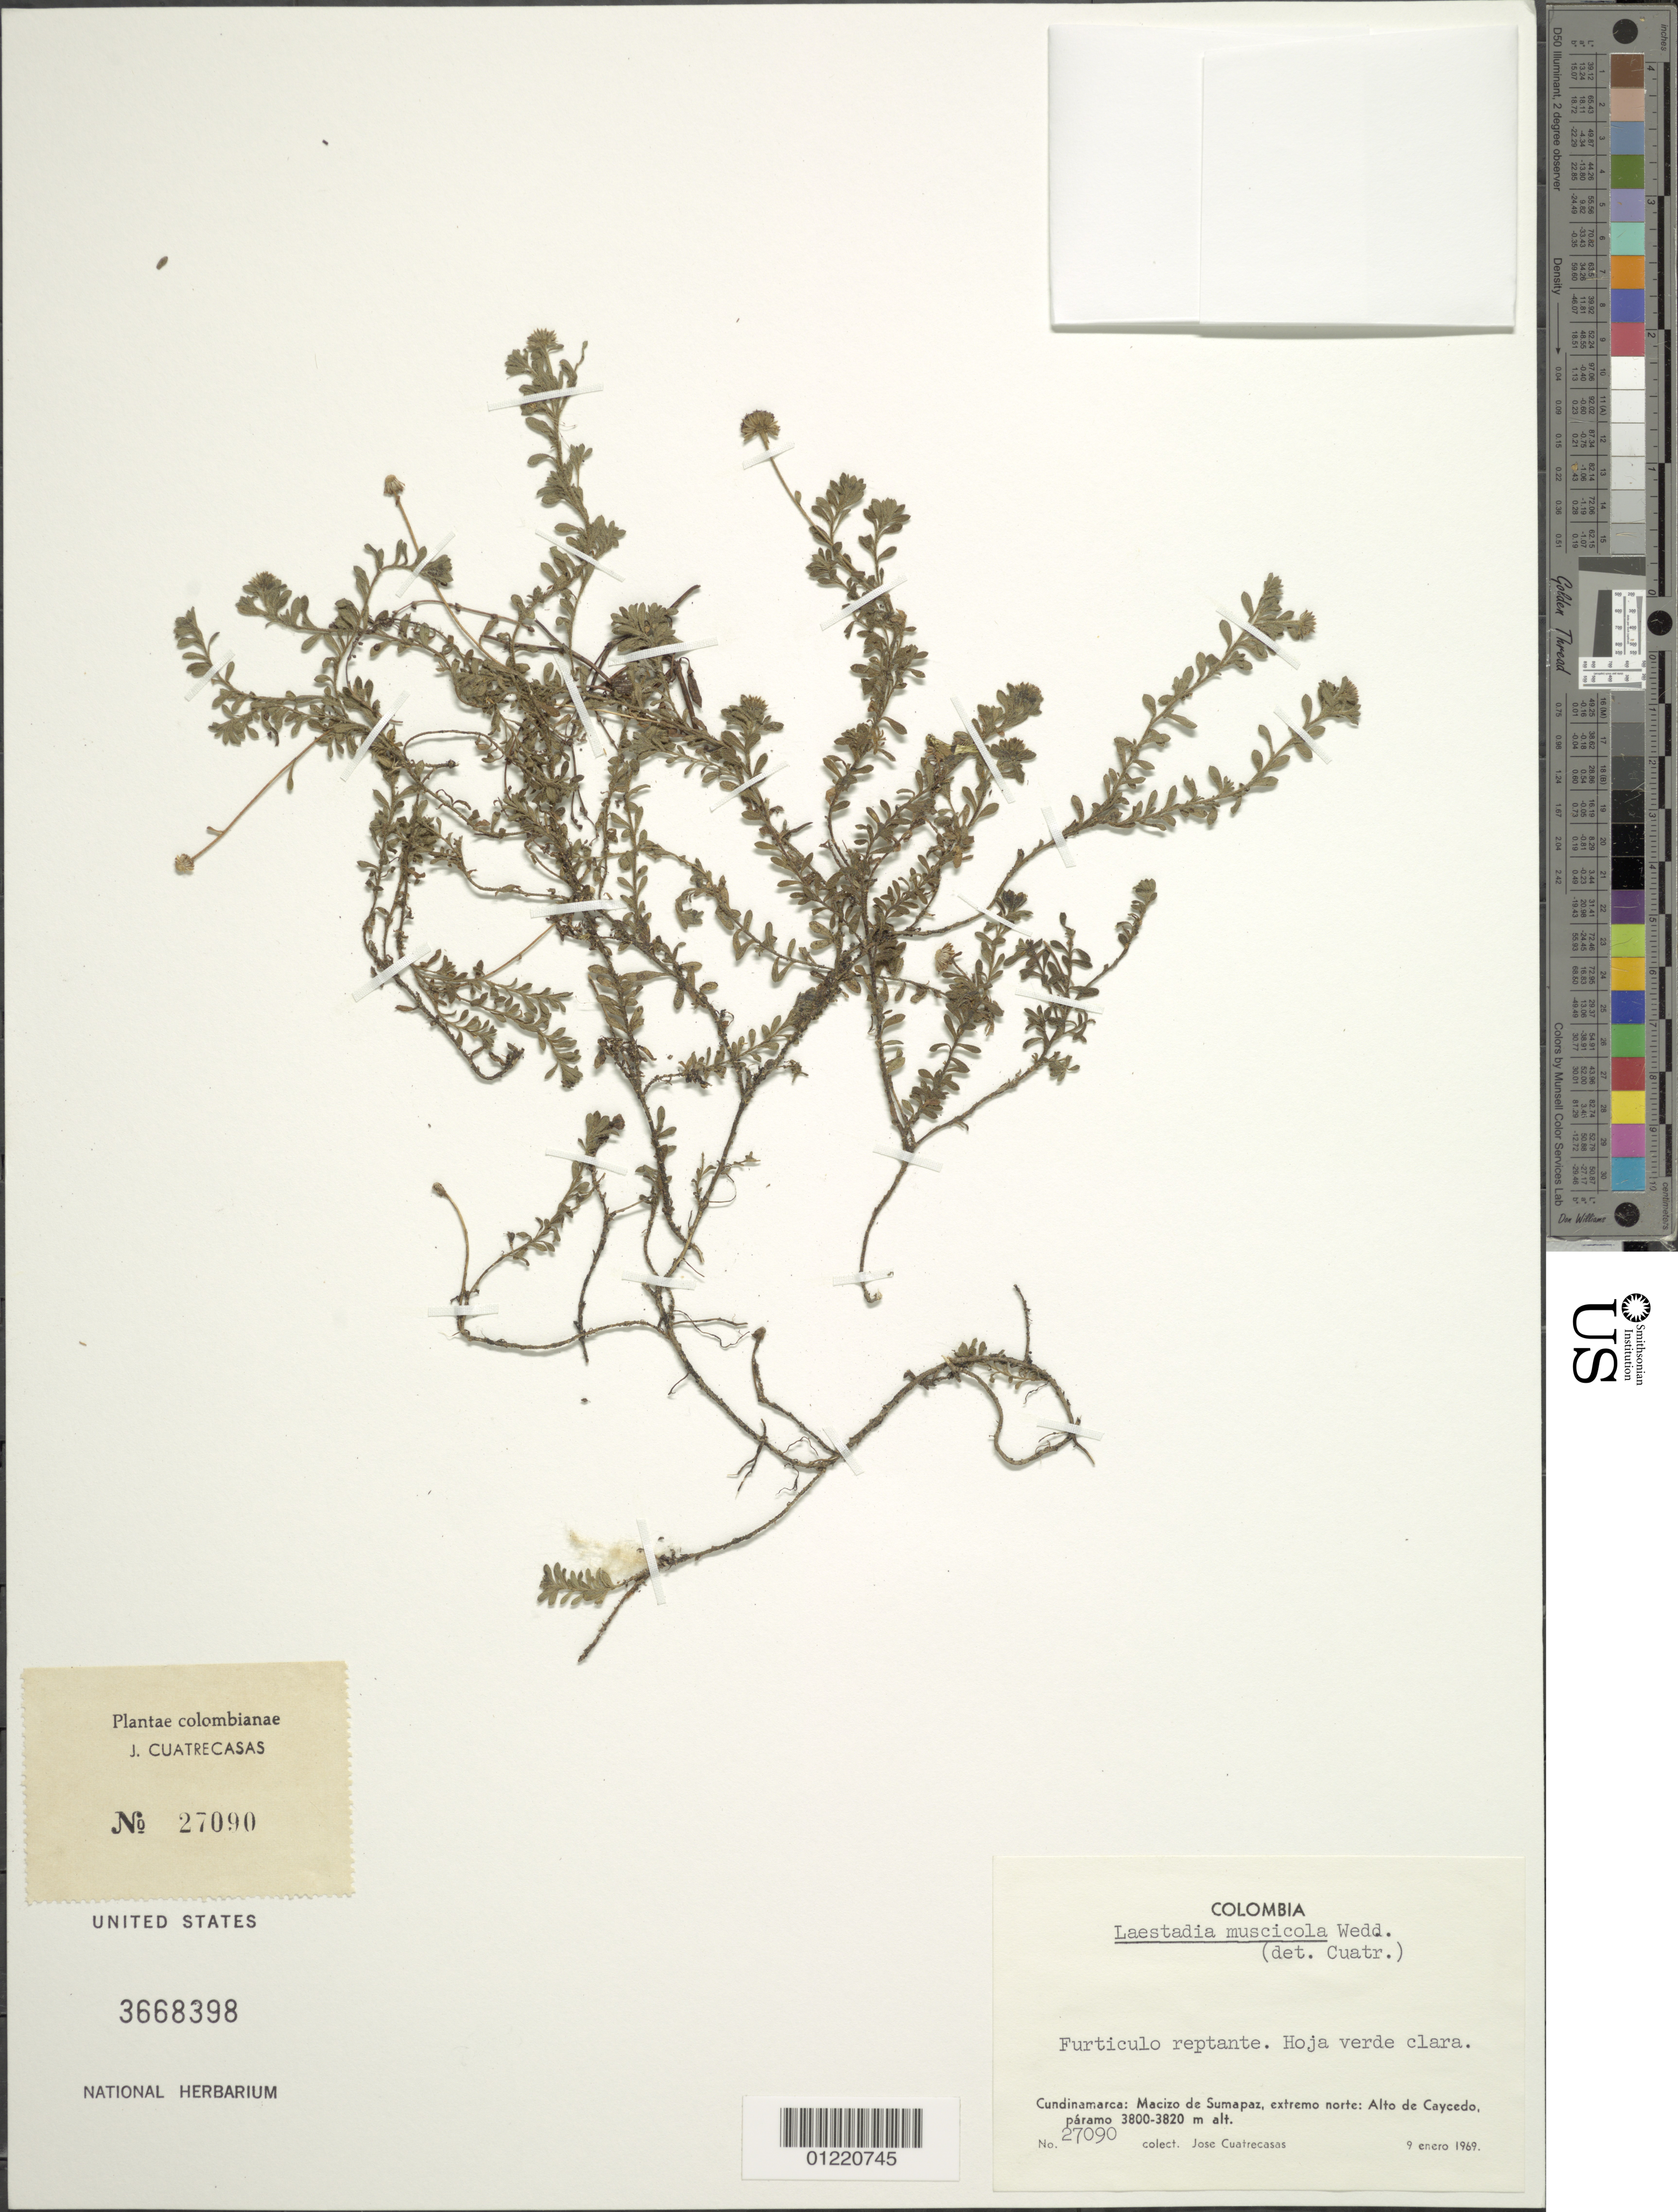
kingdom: Plantae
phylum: Tracheophyta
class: Magnoliopsida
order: Asterales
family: Asteraceae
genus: Laestadia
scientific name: Laestadia muscicola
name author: Wedd.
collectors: J. Cuatrecasas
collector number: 27090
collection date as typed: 09 Jan 1969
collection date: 1969-01-09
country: Colombia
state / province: Cundinamarca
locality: Macizo de Sumapaz, extremo norte; Alto de Caycedo.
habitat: Paramo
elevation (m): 3800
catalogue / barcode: US 3668398